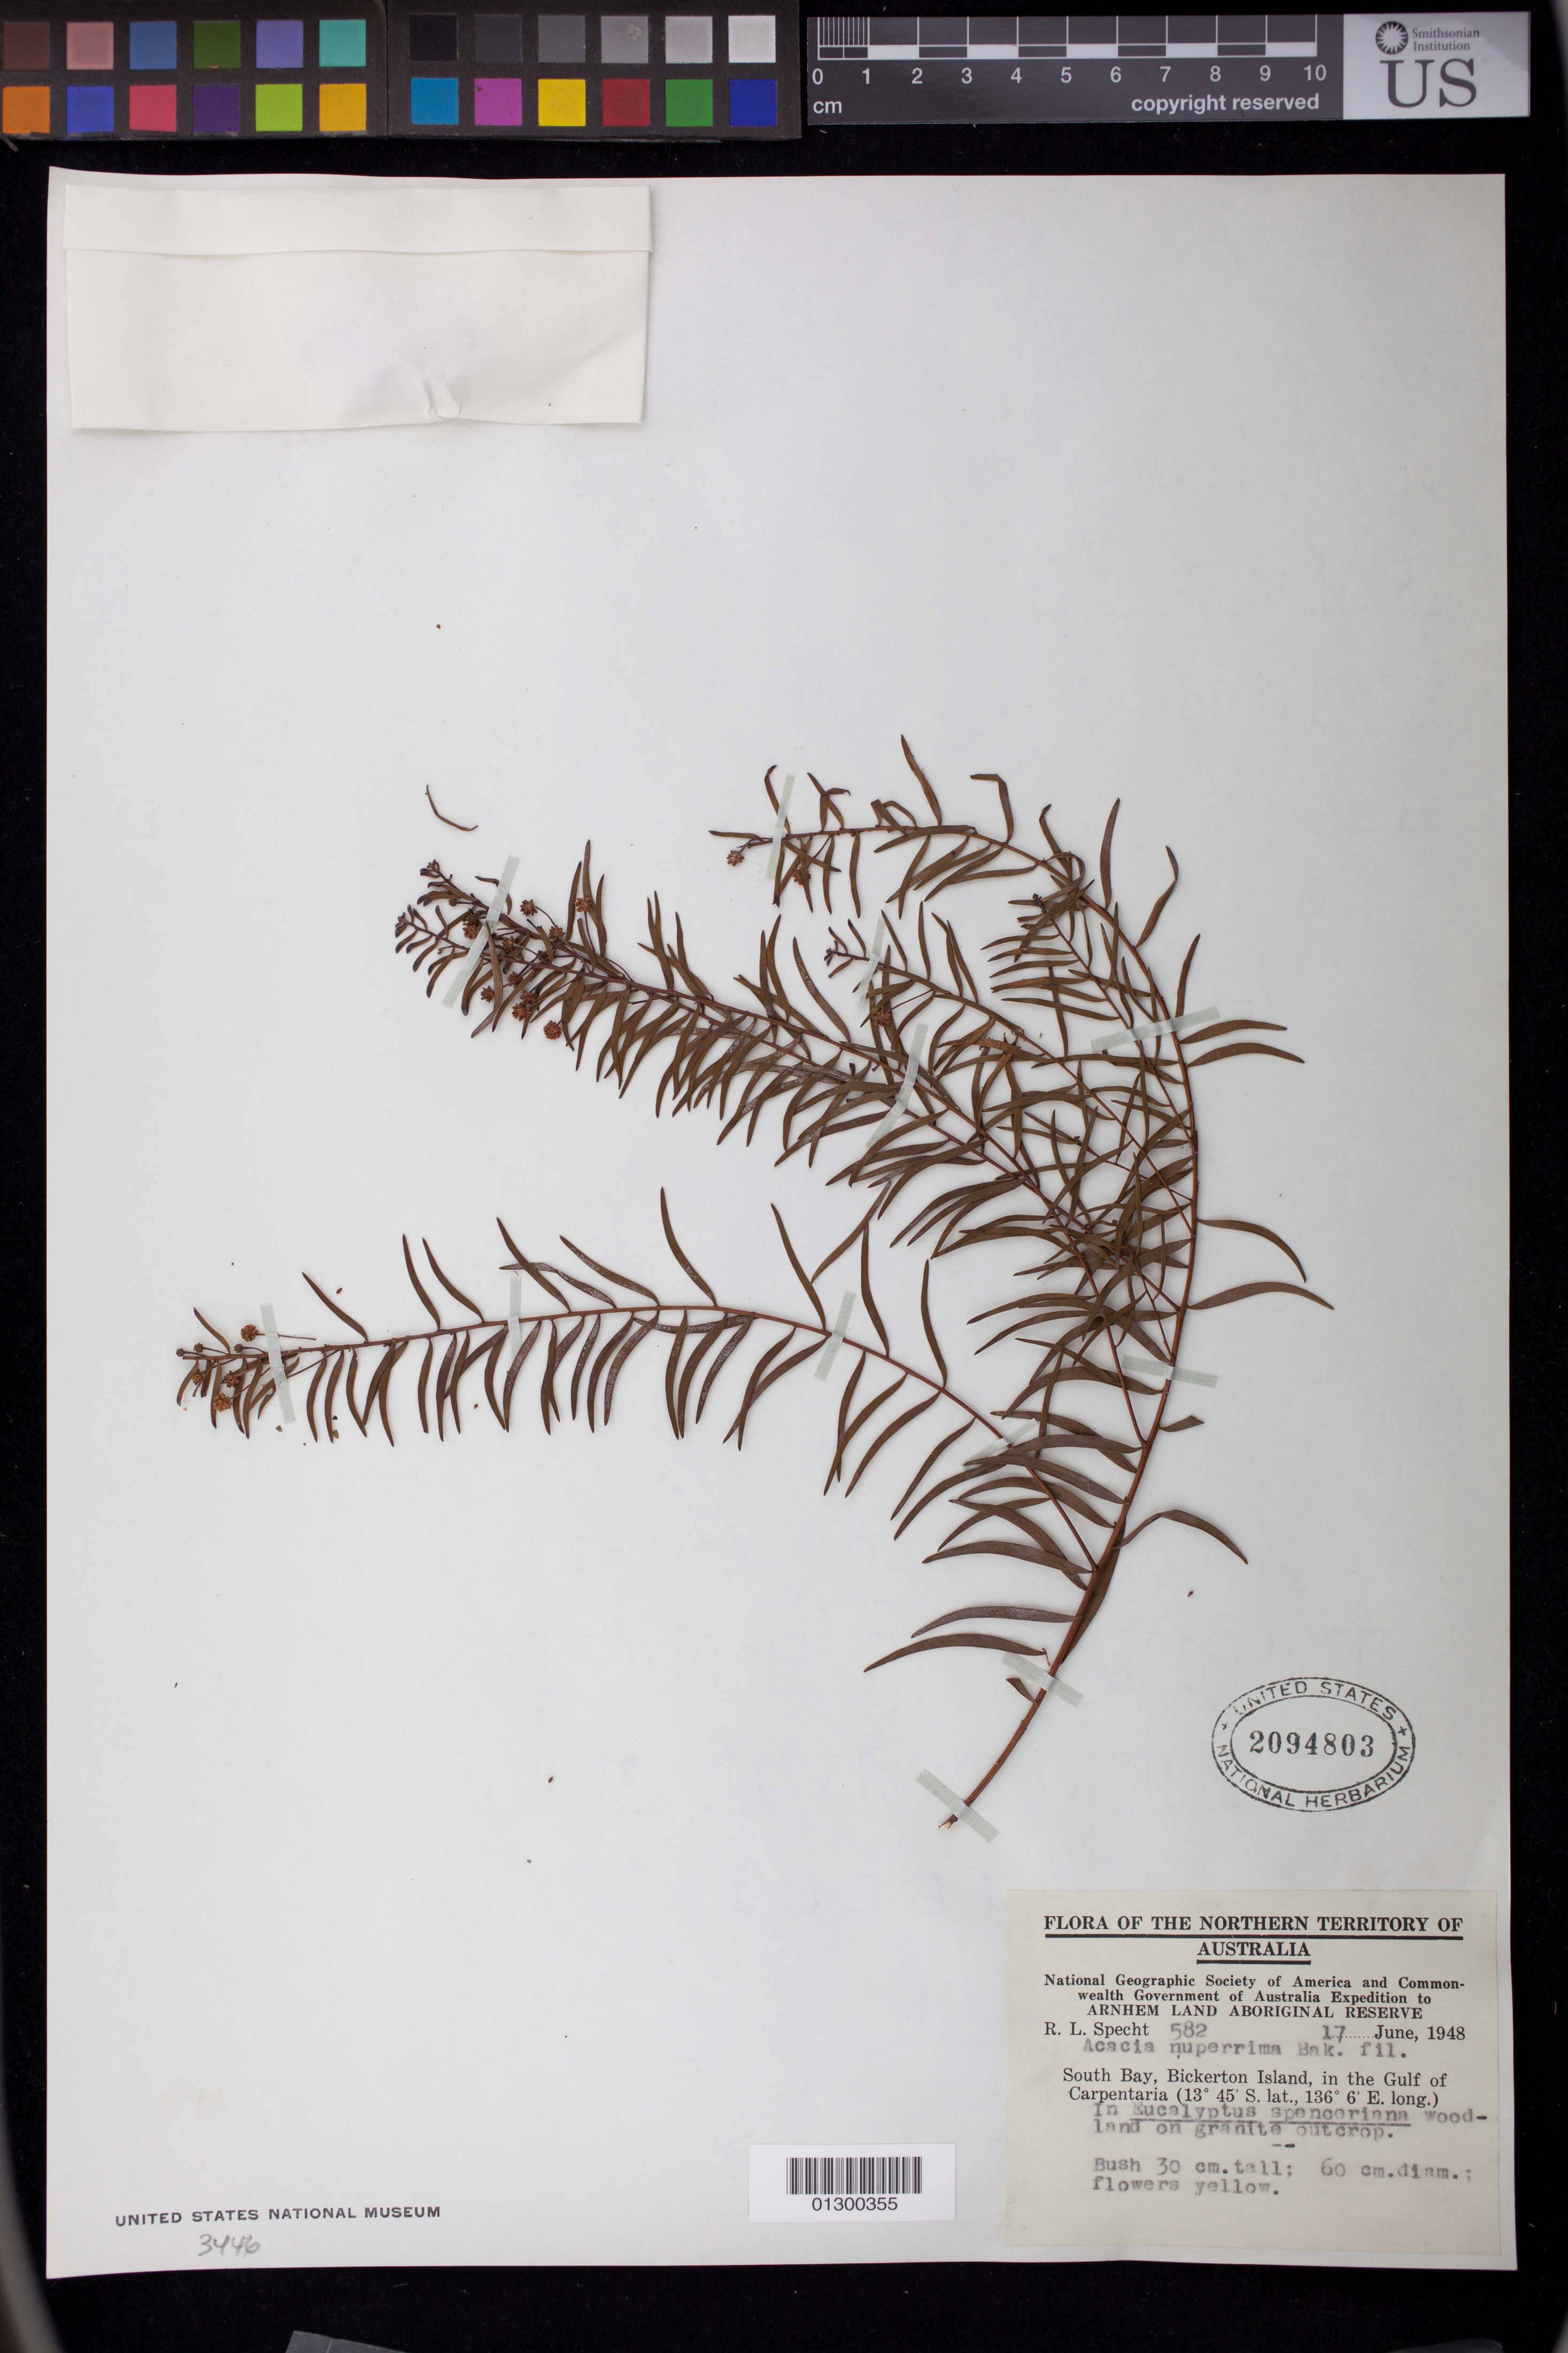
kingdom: Plantae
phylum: Tracheophyta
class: Magnoliopsida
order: Fabales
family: Fabaceae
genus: Acacia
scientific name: Acacia nuperrima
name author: Baker f.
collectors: R. L. Specht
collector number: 582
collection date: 1948-06-17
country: Australia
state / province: Northern Territory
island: Bickerton Island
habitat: In Eucalyptus spenceriana woodland on granite outcrop.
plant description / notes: Bush 30 cm. tall; 60 cm. diam.; flowers yellow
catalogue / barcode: US 2094803